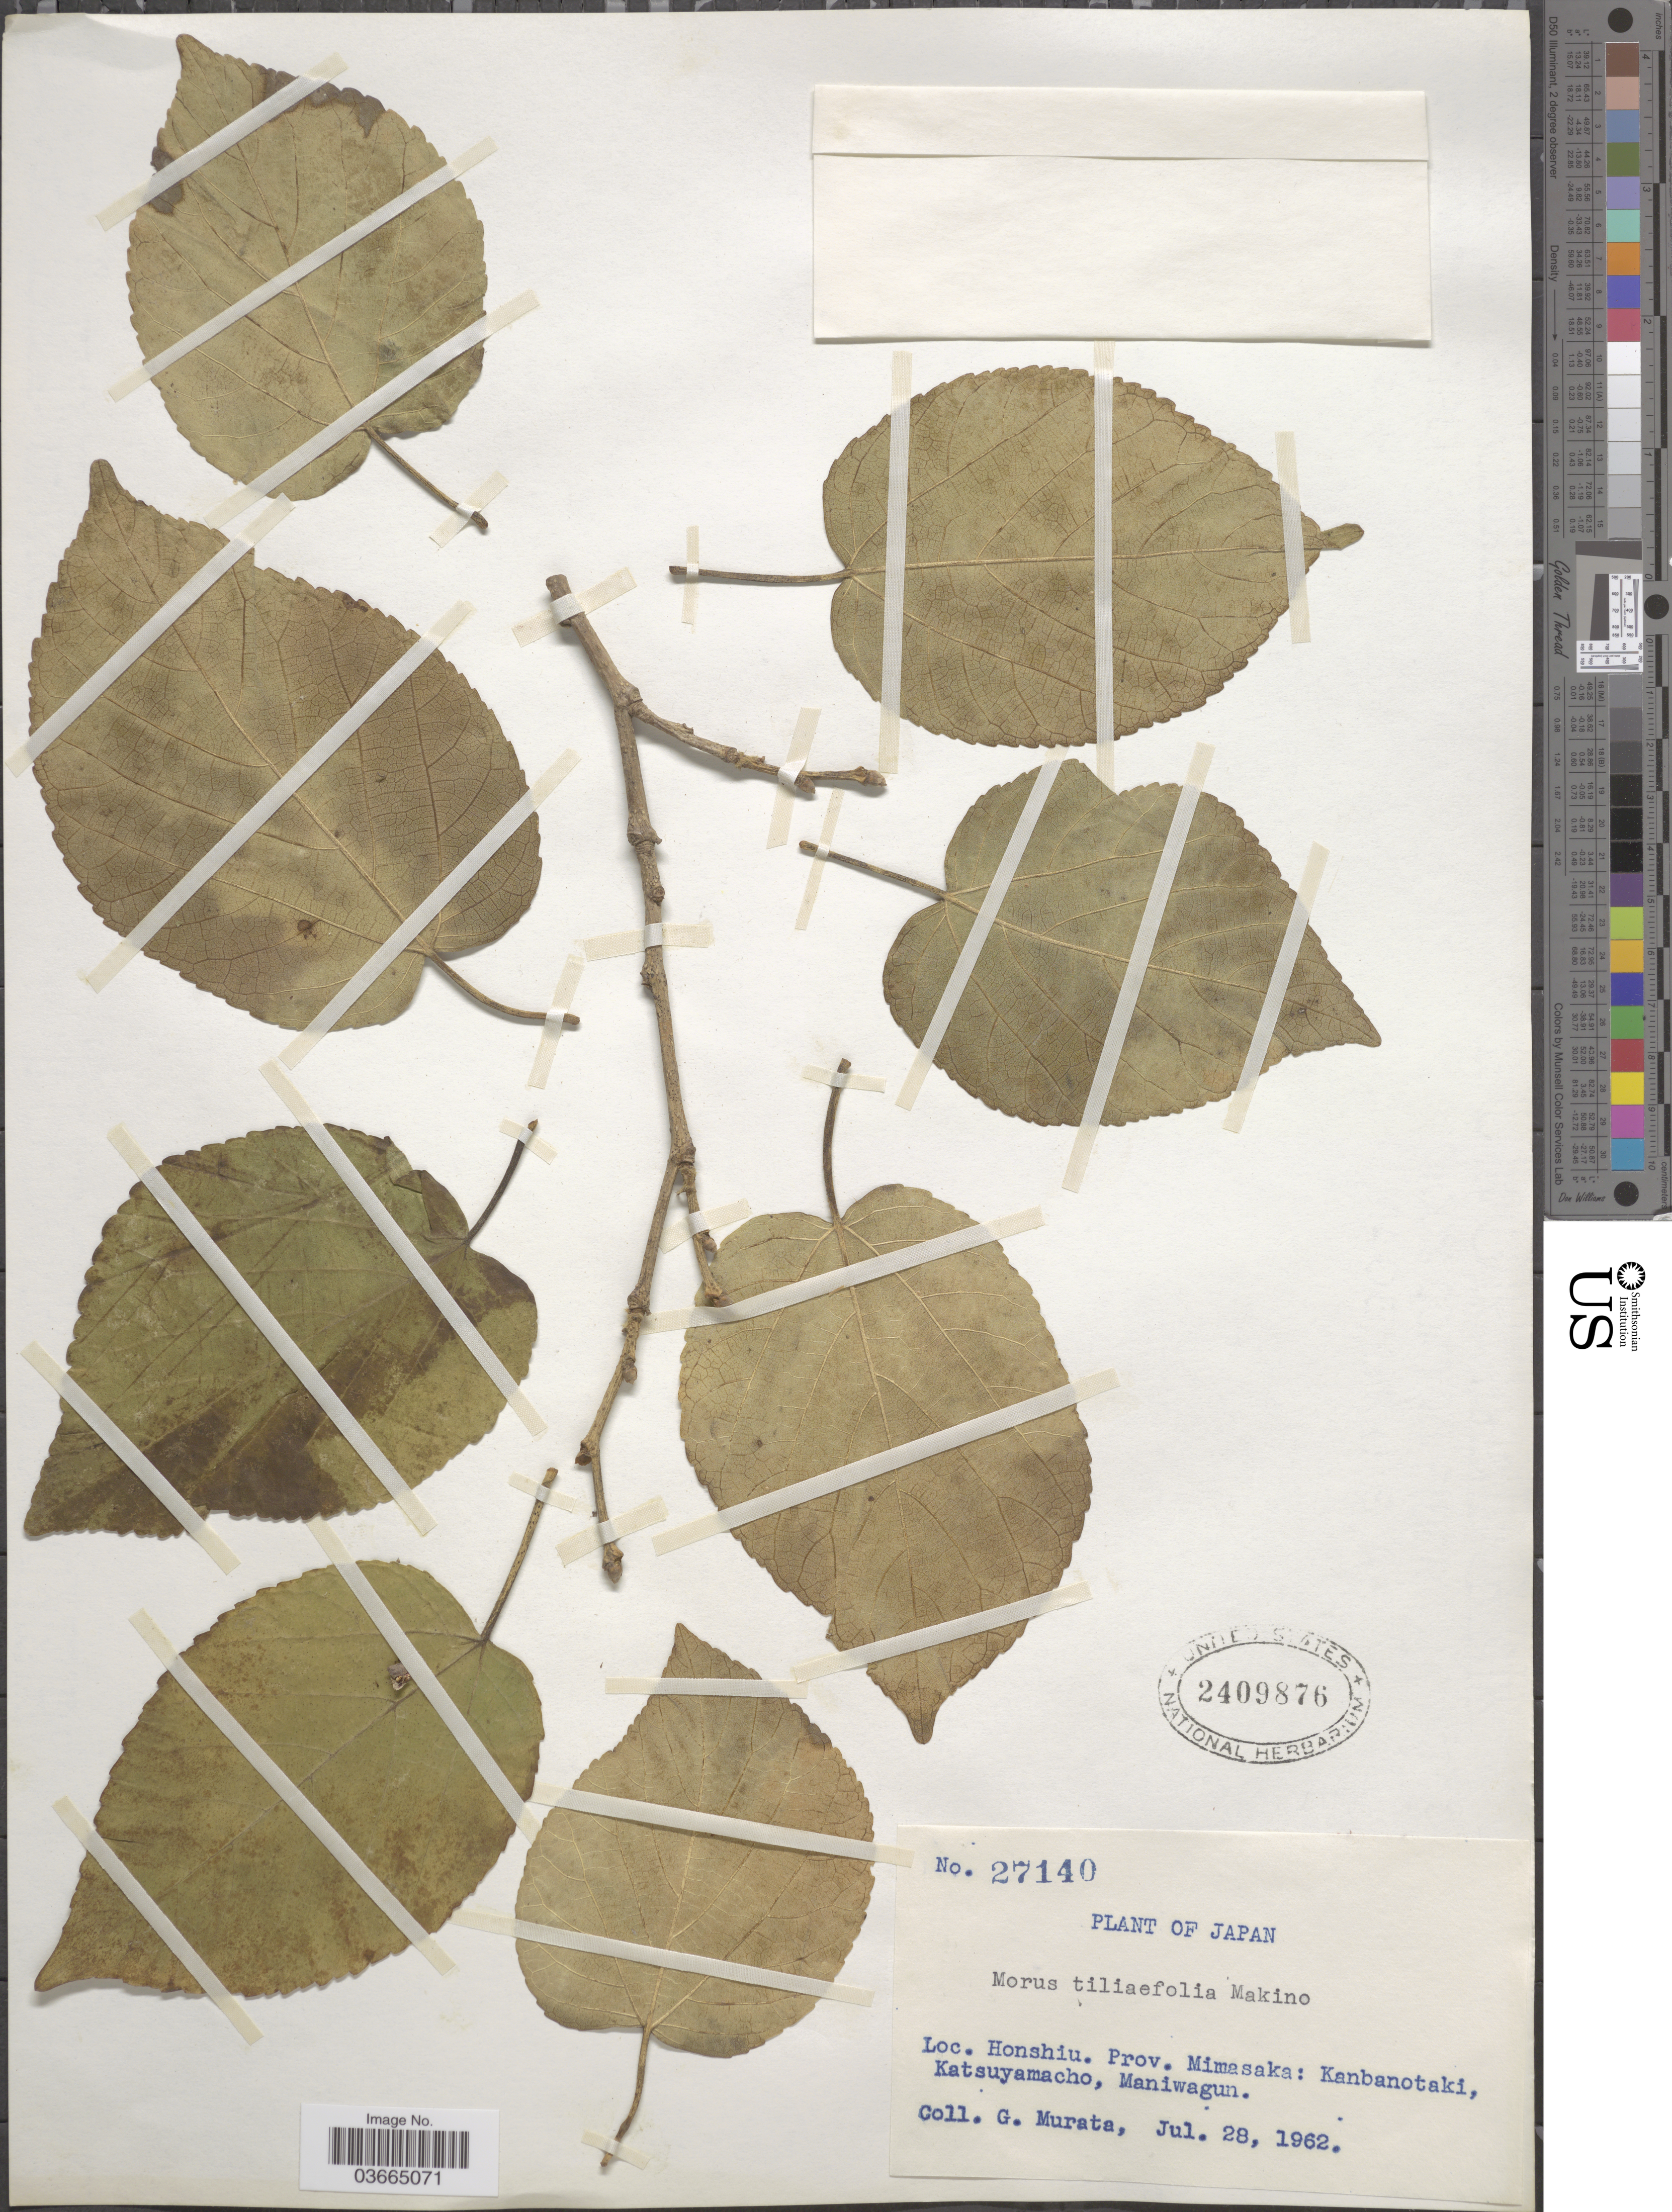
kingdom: Plantae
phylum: Tracheophyta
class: Magnoliopsida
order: Rosales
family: Moraceae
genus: Morus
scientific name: Morus tiliifolia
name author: Makino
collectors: G. Murata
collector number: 27140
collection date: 1962-07-28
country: Japan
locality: Honshiu. Prov. Mimasaka: Kanbanotaki, Katsuyamacho, Maniwagun.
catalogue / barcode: US 2409876